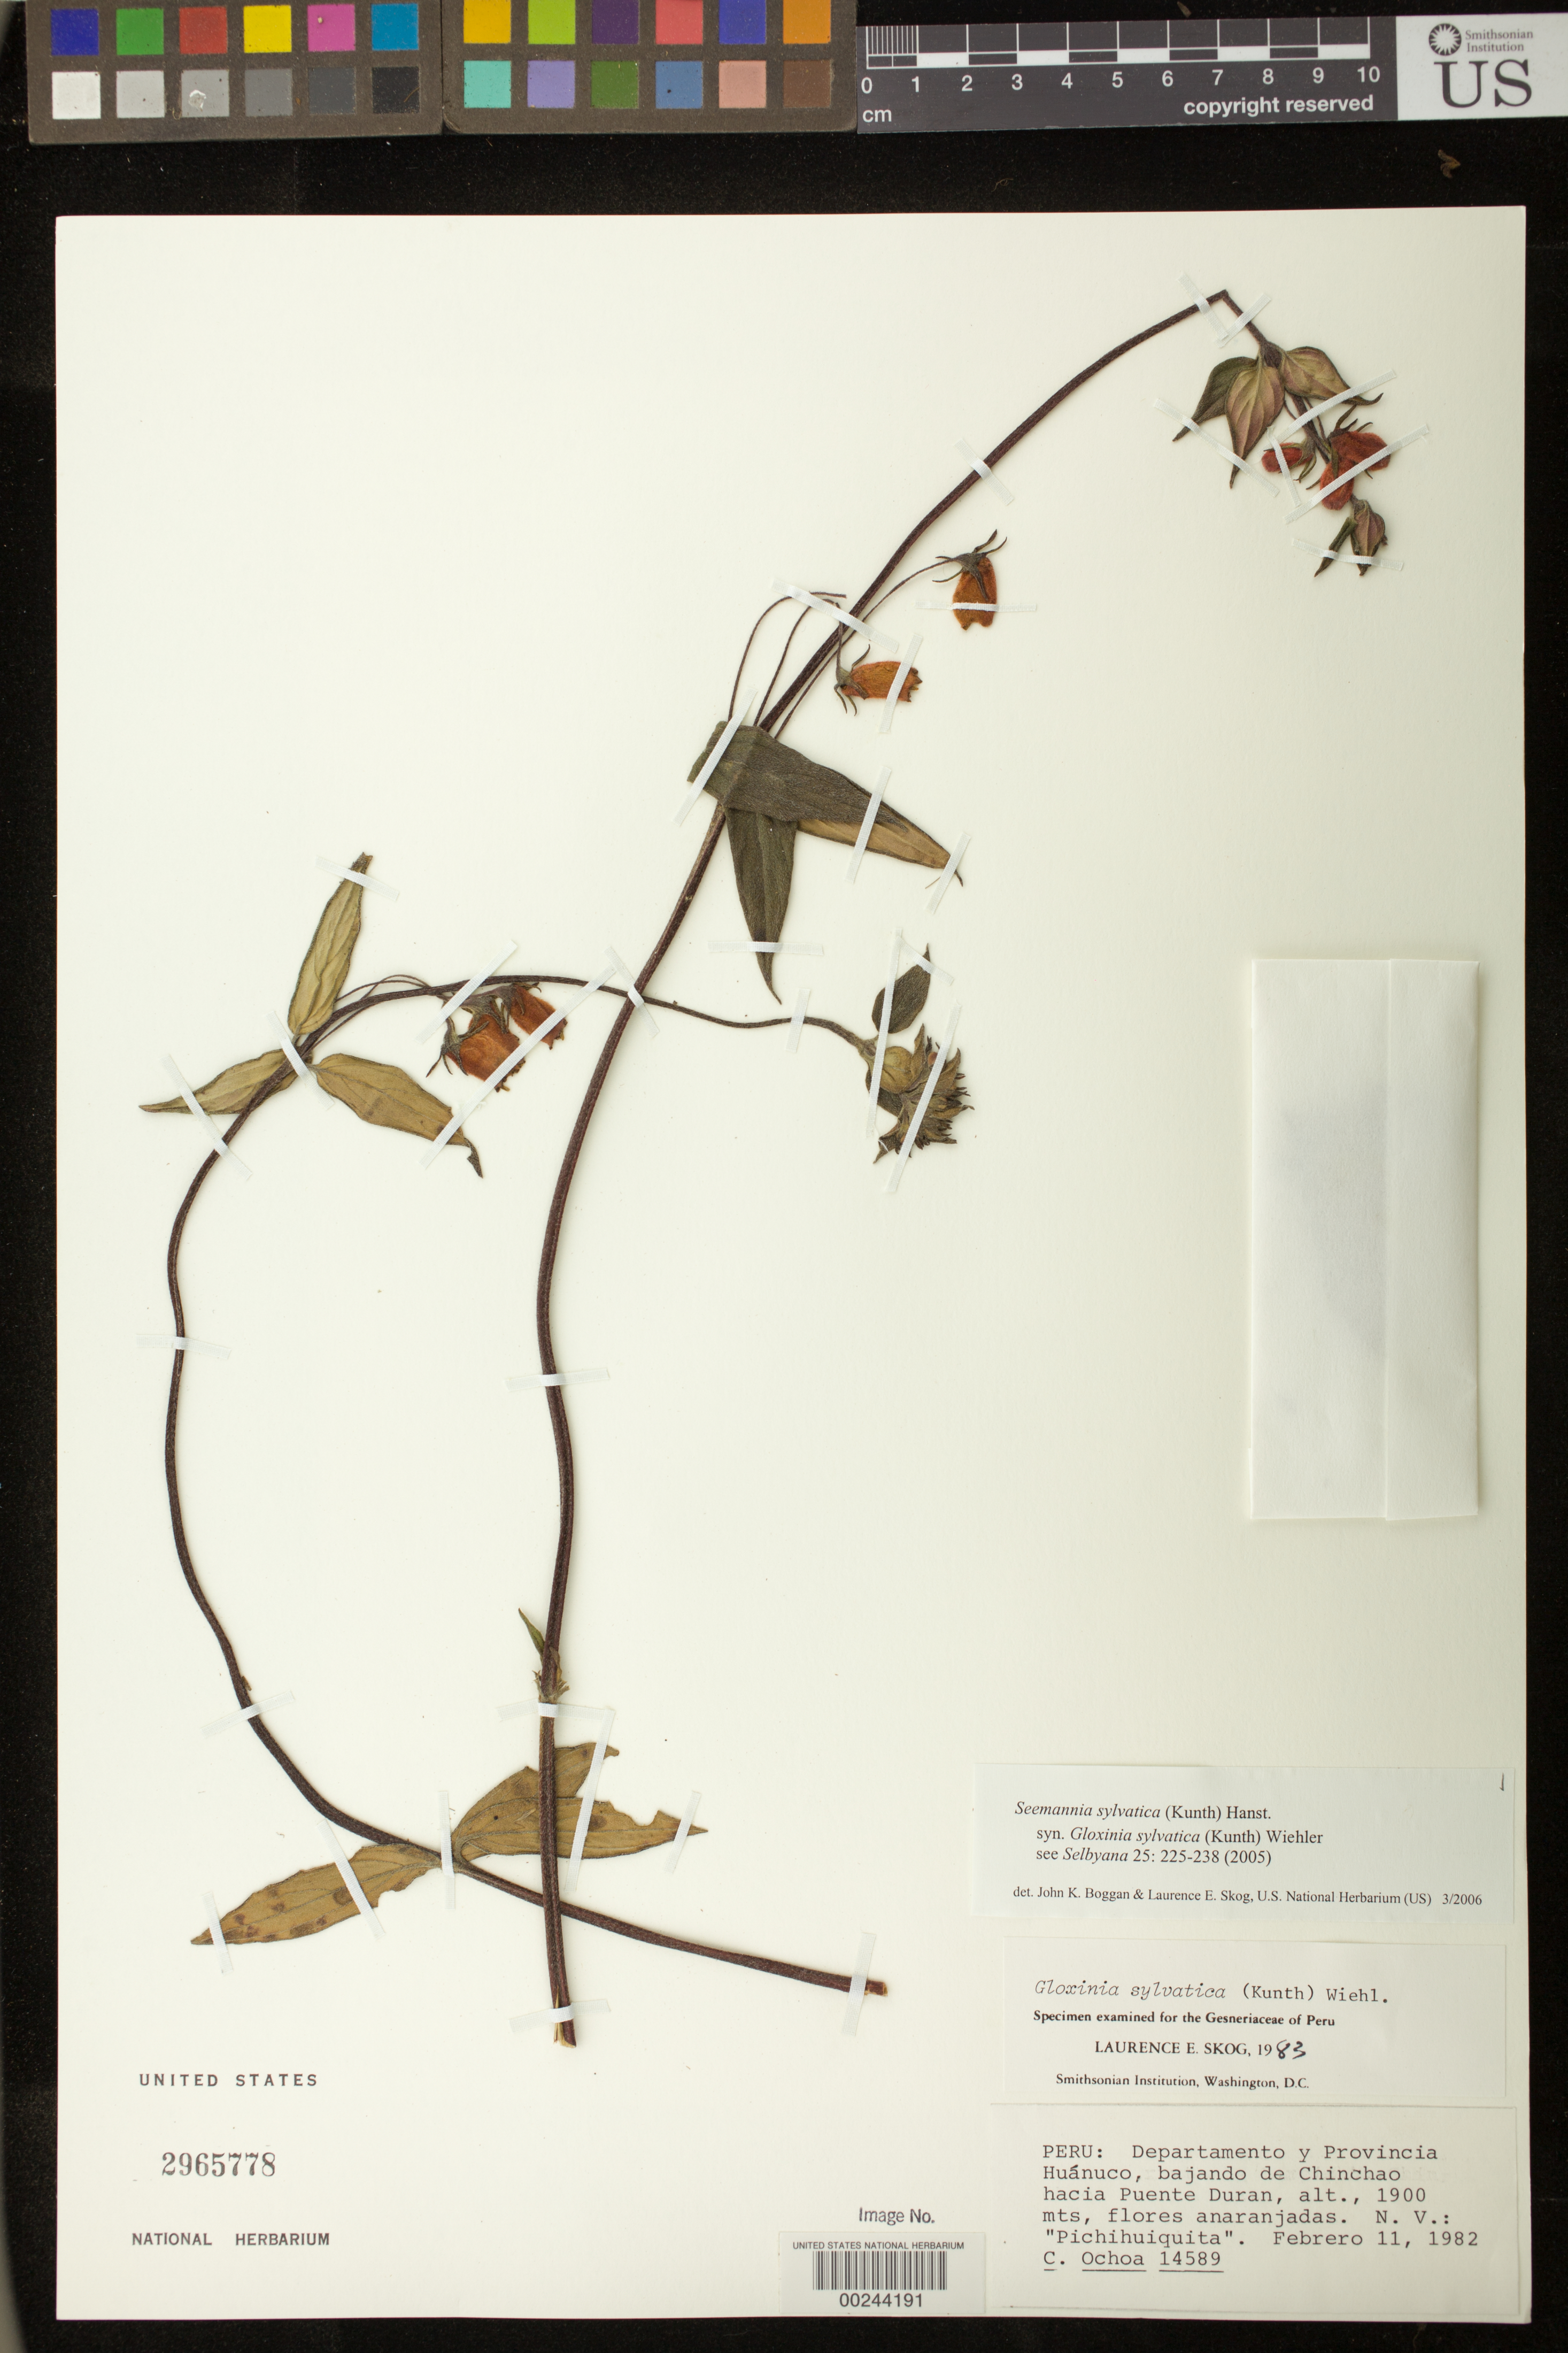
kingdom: Plantae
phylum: Tracheophyta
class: Magnoliopsida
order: Lamiales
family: Gesneriaceae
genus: Seemannia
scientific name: Seemannia sylvatica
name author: (Kunth) Hanst.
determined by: Boggan, J. K.; Skog, L. E.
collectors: C. M. Ochoa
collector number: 14589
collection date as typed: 11 Feb 1982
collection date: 1982-02-11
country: Peru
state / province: Huánuco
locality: Huanuco, Bajando de Chinchao near Puente Duran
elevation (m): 1900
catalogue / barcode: US 2965778